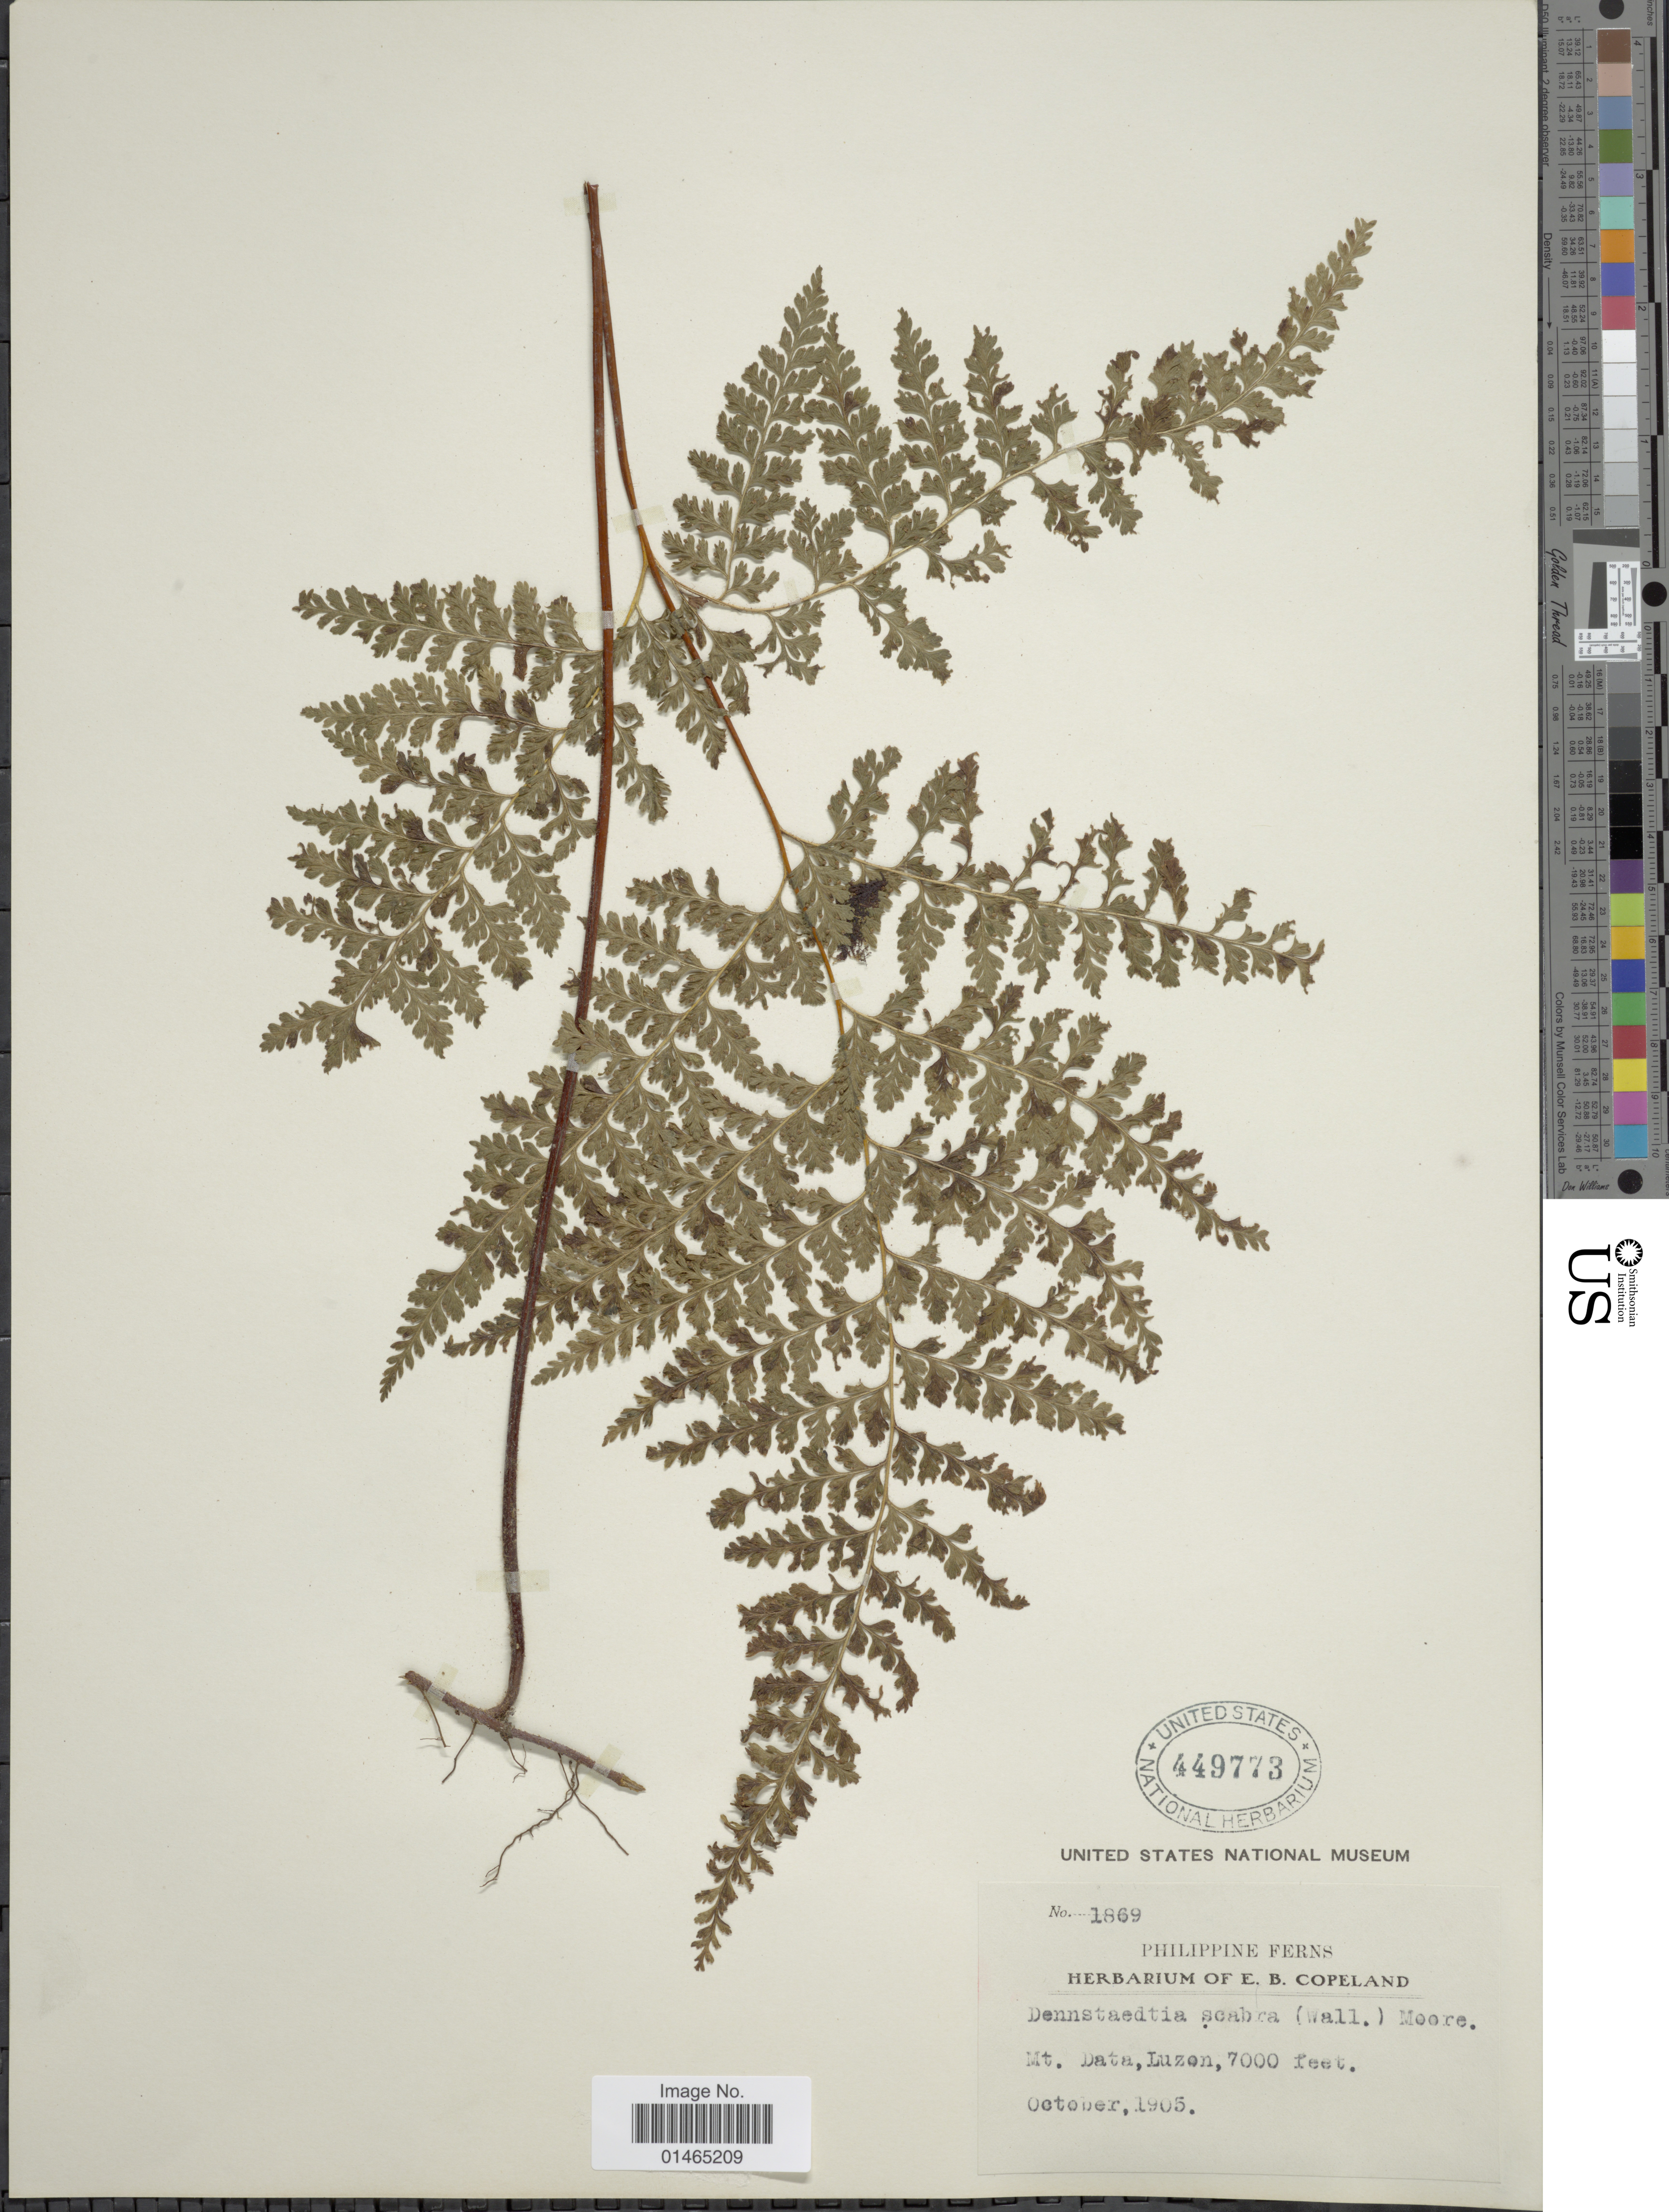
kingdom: Plantae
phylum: Tracheophyta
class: Polypodiopsida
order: Polypodiales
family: Dennstaedtiaceae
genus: Dennstaedtia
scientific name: Dennstaedtia scabra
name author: (Wall. ex Hook.) T. Moore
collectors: ex herb. E. B. Copeland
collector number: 1869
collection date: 1905-10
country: Philippines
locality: Mt. Data, Luzon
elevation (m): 2134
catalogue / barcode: US 449773